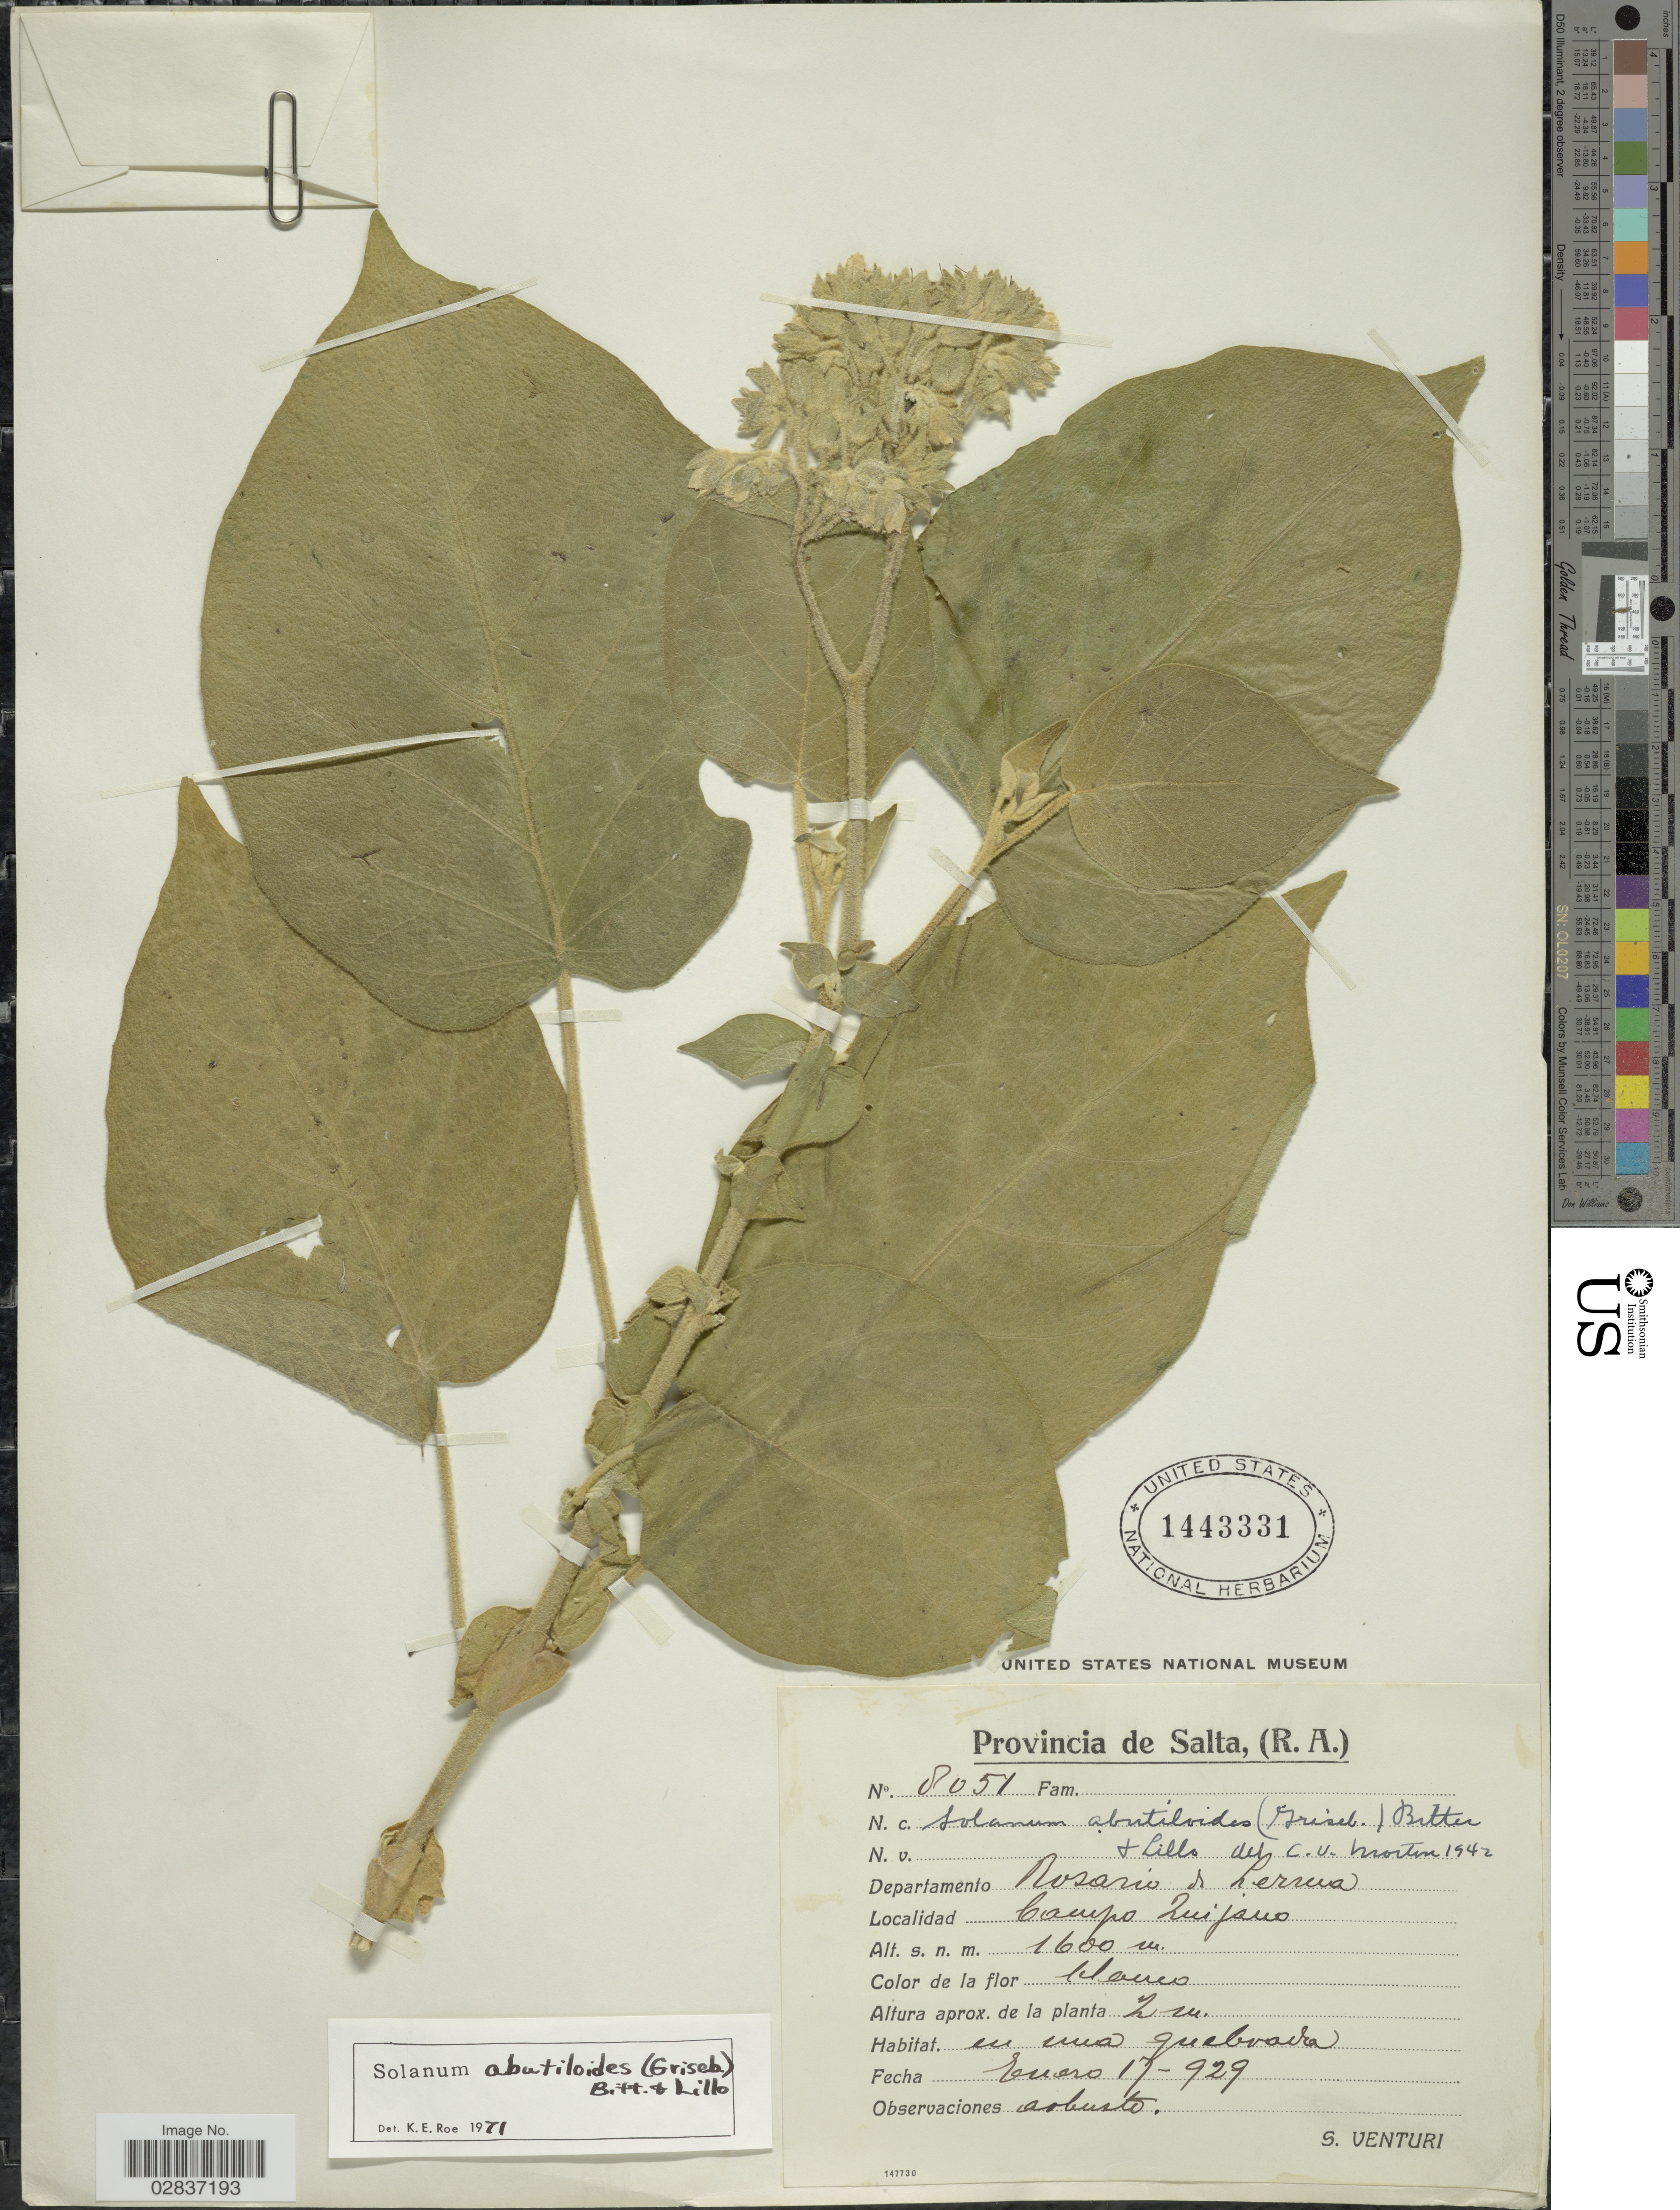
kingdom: Plantae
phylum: Tracheophyta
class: Magnoliopsida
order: Solanales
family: Solanaceae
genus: Solanum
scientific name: Solanum abutiloides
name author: (Griseb.) Bitter & Lillo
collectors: S. Venturi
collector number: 8051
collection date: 1929-01-17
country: Argentina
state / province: Salta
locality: Departamento Rosario de Lerrma, Campo Quijano.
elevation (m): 1600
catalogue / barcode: US 1443331